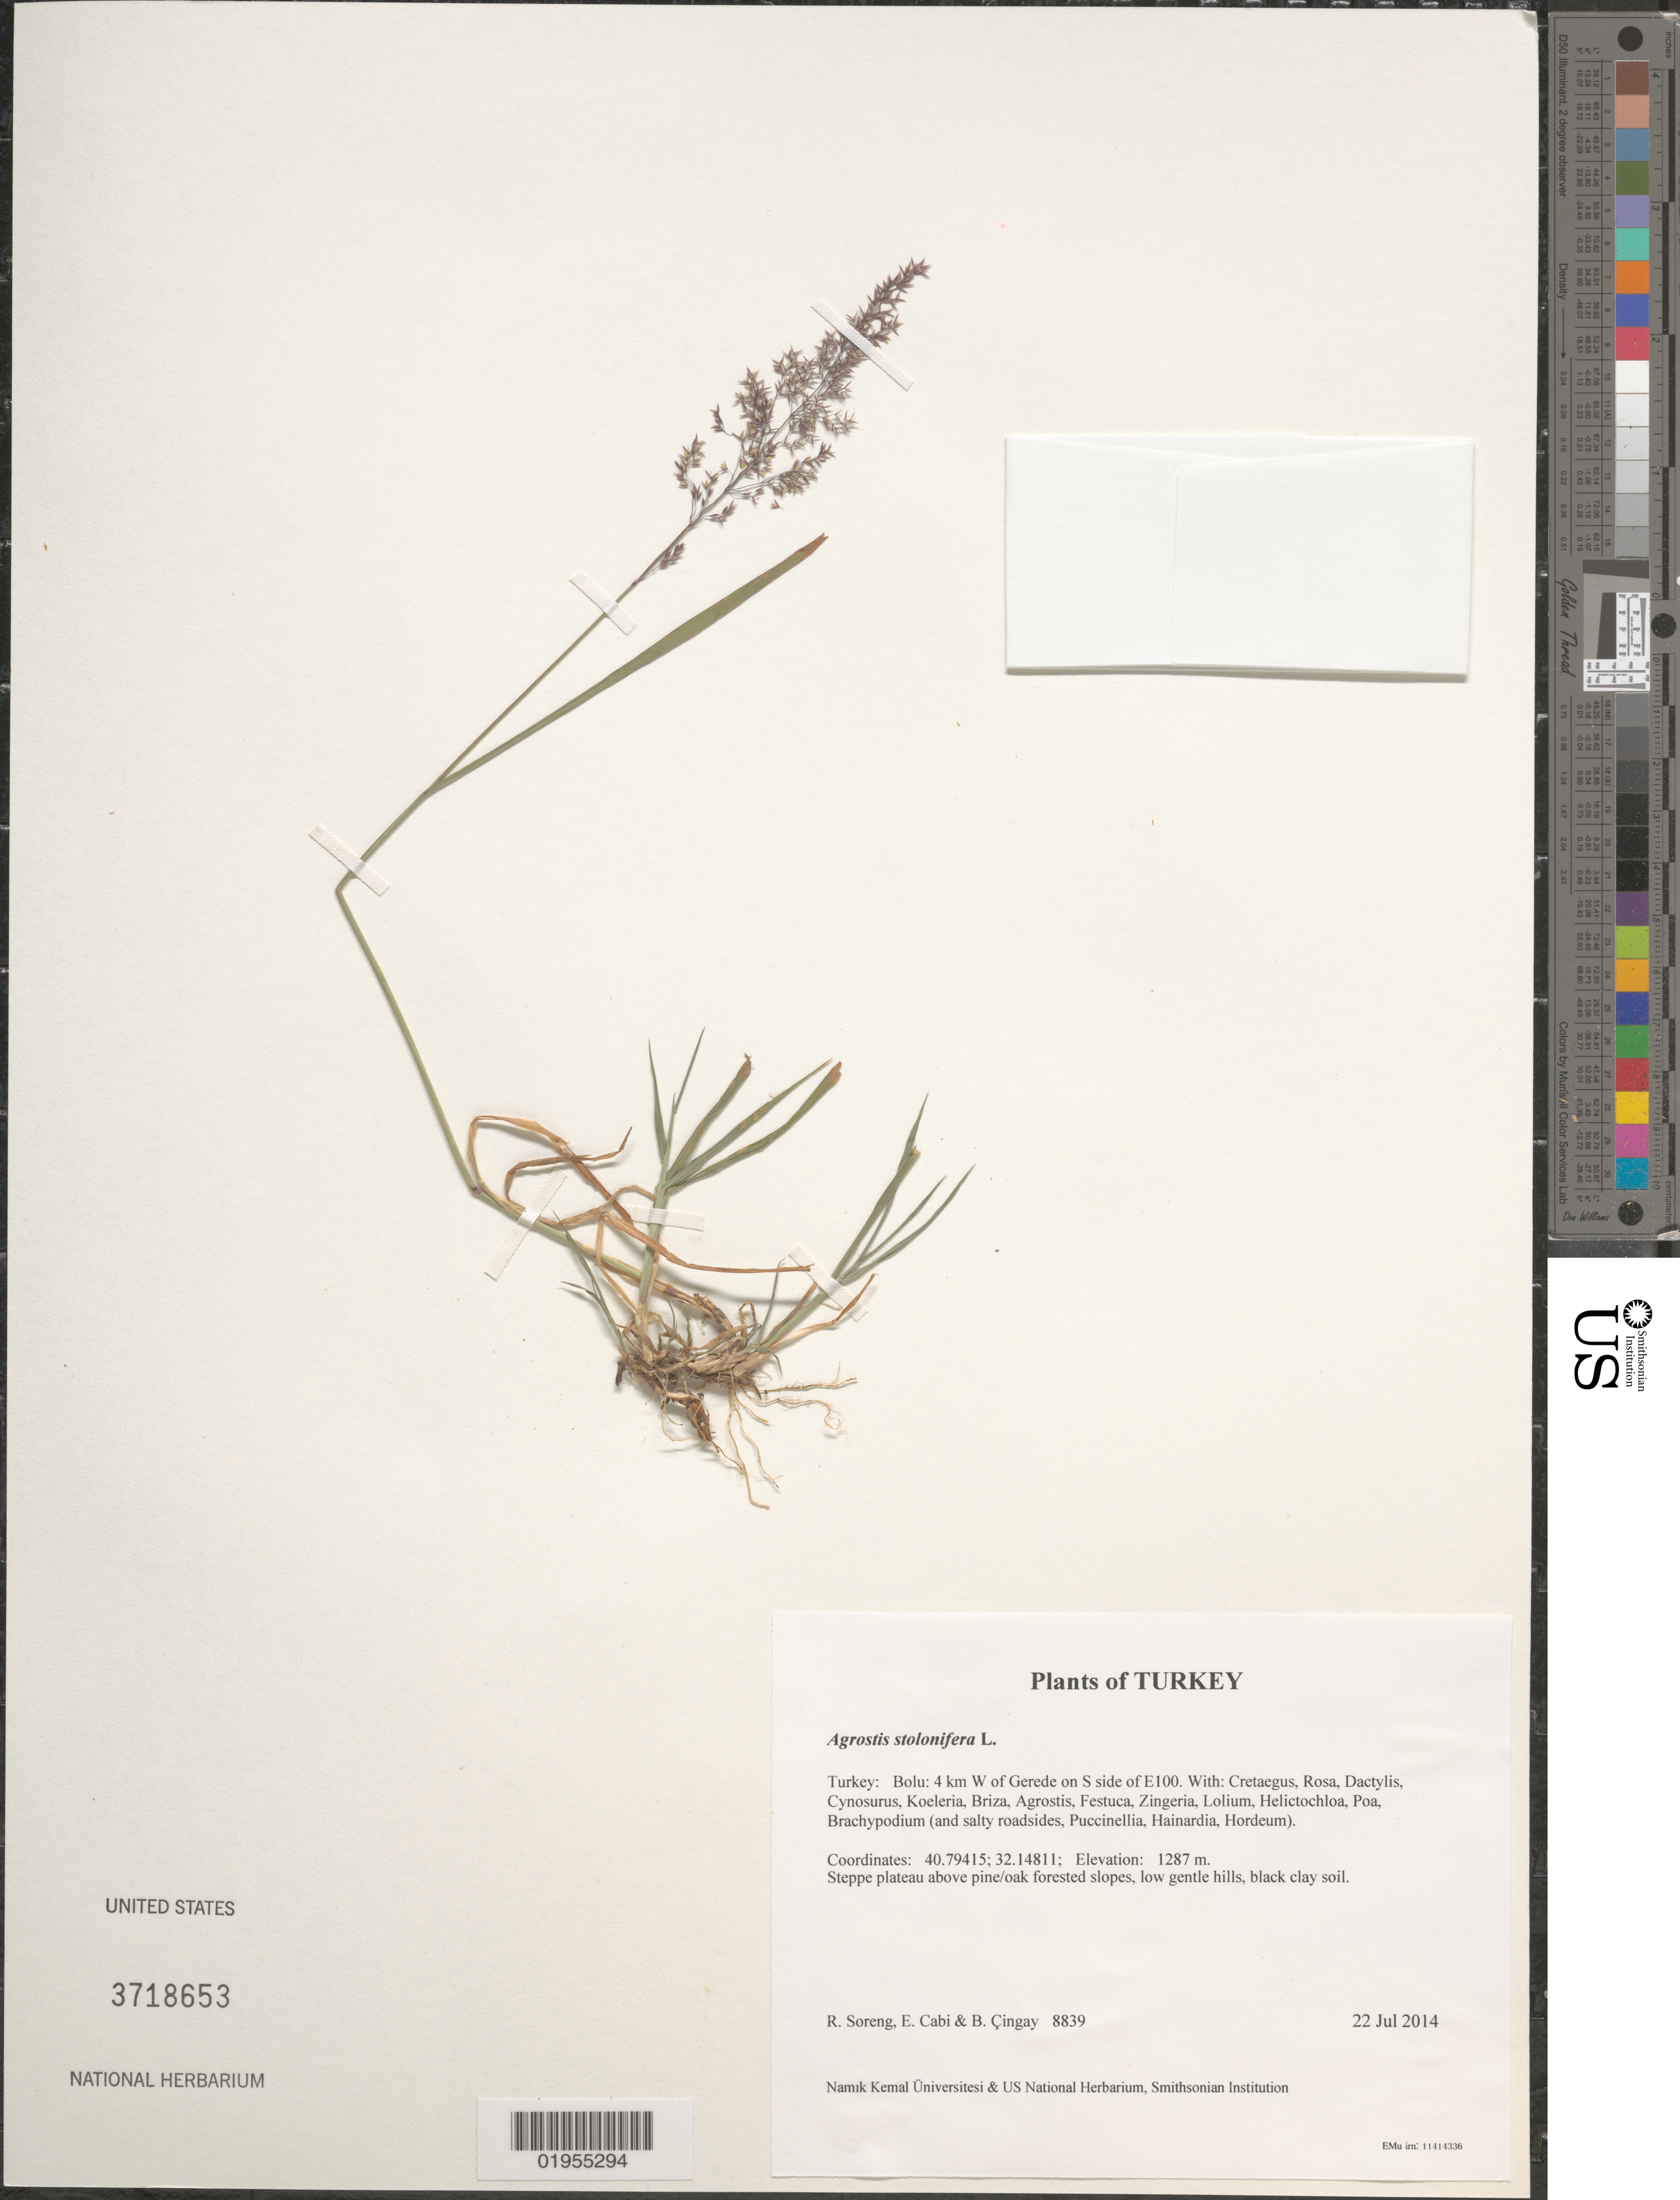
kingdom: Plantae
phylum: Tracheophyta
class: Liliopsida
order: Poales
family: Poaceae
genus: Agrostis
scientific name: Agrostis stolonifera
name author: L.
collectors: R. J. Soreng, E. Cabi & B. Çıngay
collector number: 8839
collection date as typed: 22 Jul 2014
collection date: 2014-07-22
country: Turkey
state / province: Bolu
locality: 4 km W of Gerede on S side of E100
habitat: Steppe plateau above pine/oak forested slopes, low gentle hills, black clay soil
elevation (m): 1287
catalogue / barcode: US 3718653